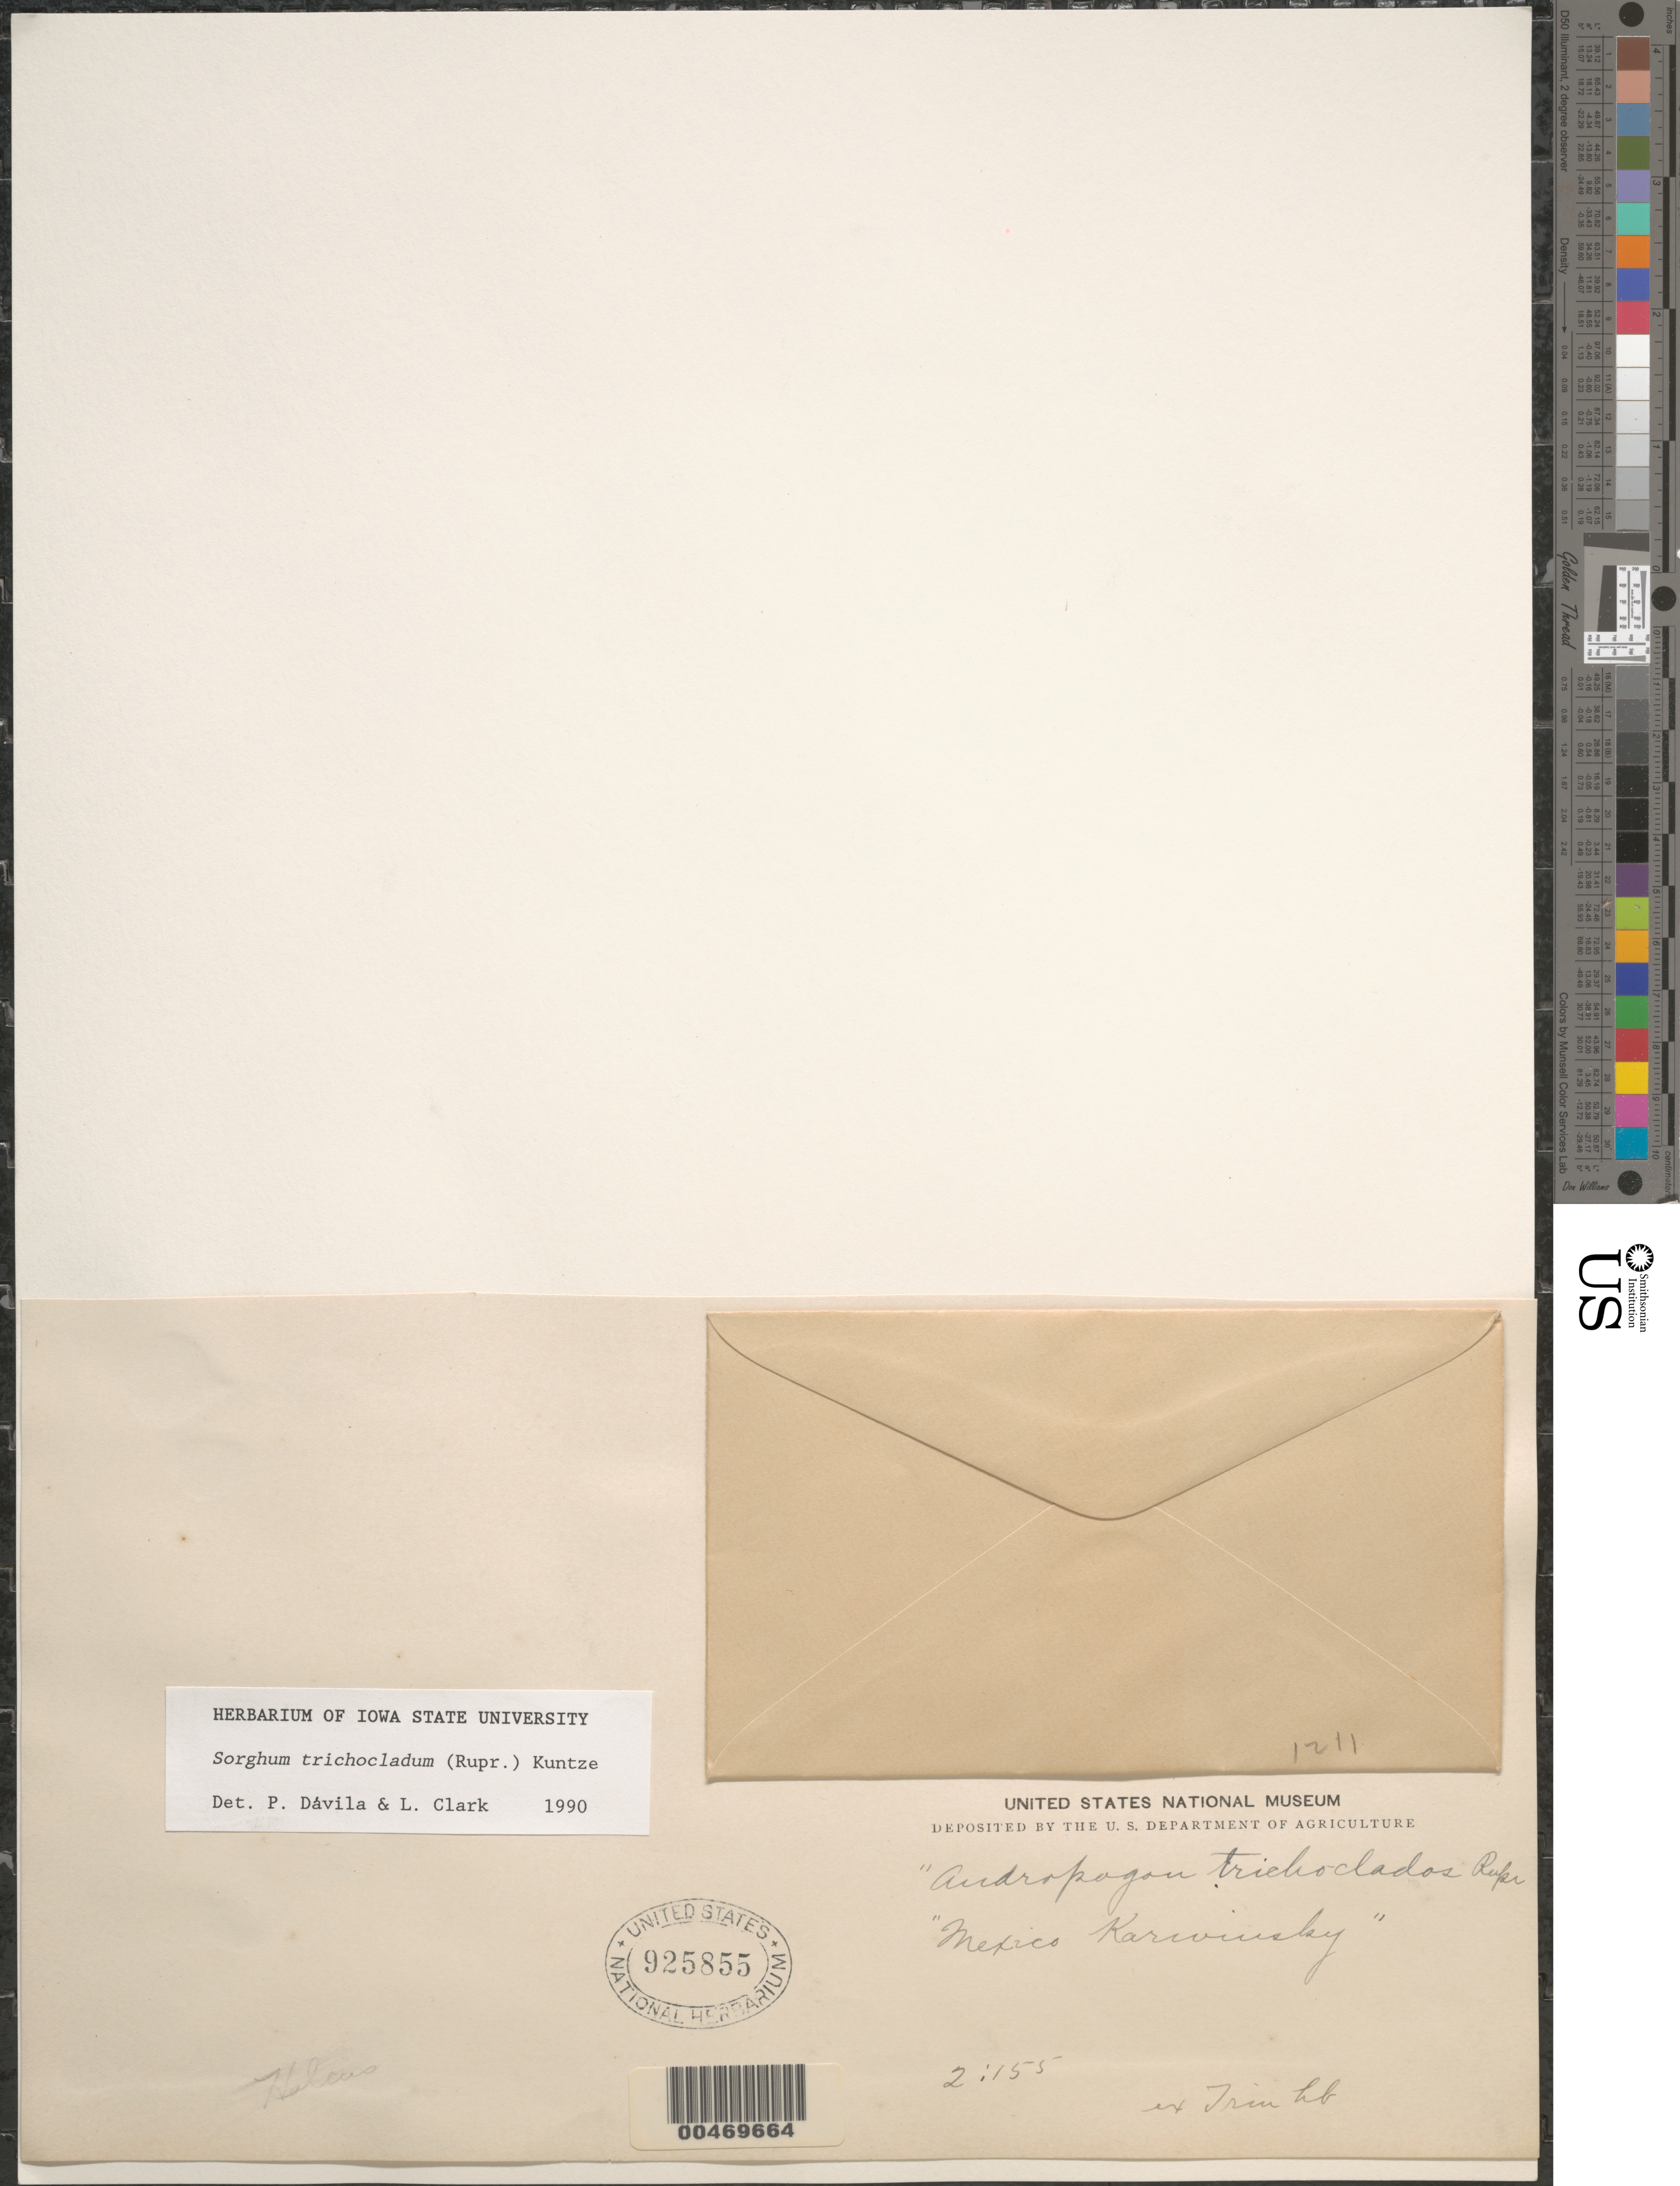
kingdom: Plantae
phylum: Tracheophyta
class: Liliopsida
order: Poales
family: Poaceae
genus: Sorghum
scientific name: Sorghum trichocladum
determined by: Dávila, P. D.; Clark, L. G.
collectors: W. F. Karwinski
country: Mexico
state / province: Durango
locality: San Ramon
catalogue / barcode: US 925855